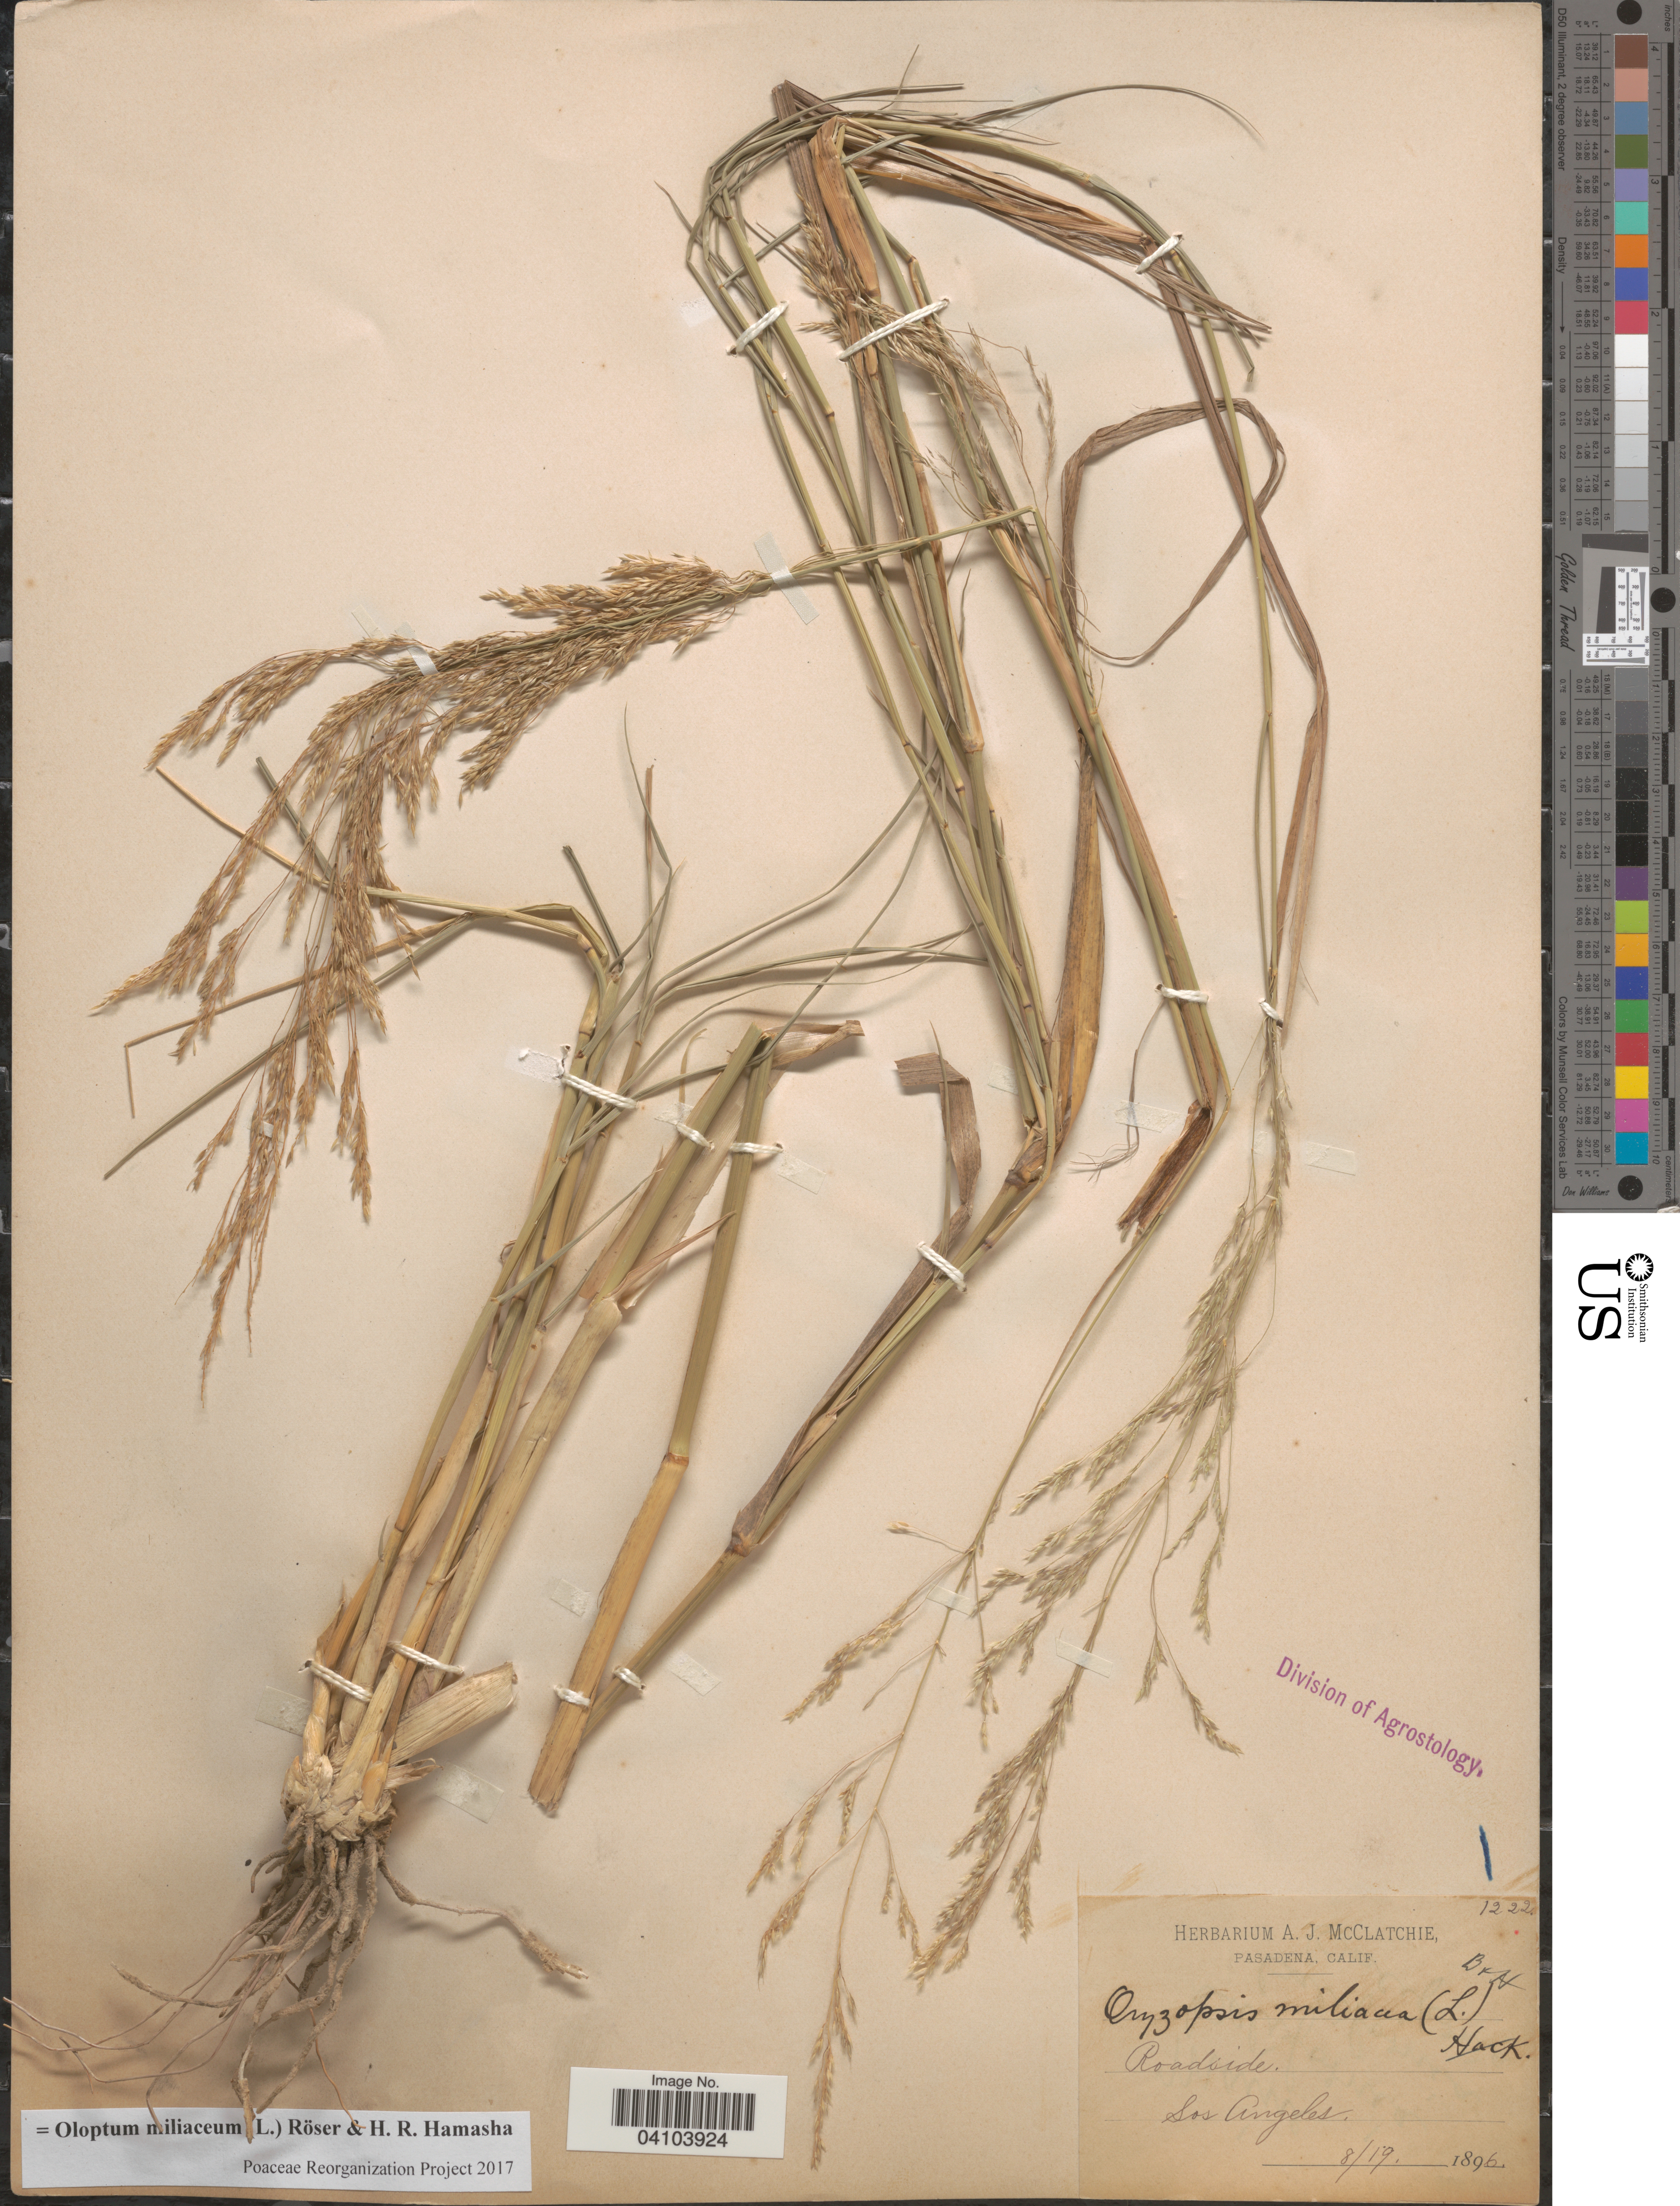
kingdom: Plantae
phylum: Tracheophyta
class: Liliopsida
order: Poales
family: Poaceae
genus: Oloptum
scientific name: Oloptum miliaceum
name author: Röser & H. R. Hamasha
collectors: Ex herb. A. J. McClatchie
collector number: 1222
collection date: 1896-08-19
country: United States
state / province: California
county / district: Los Angeles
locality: Los Angeles.